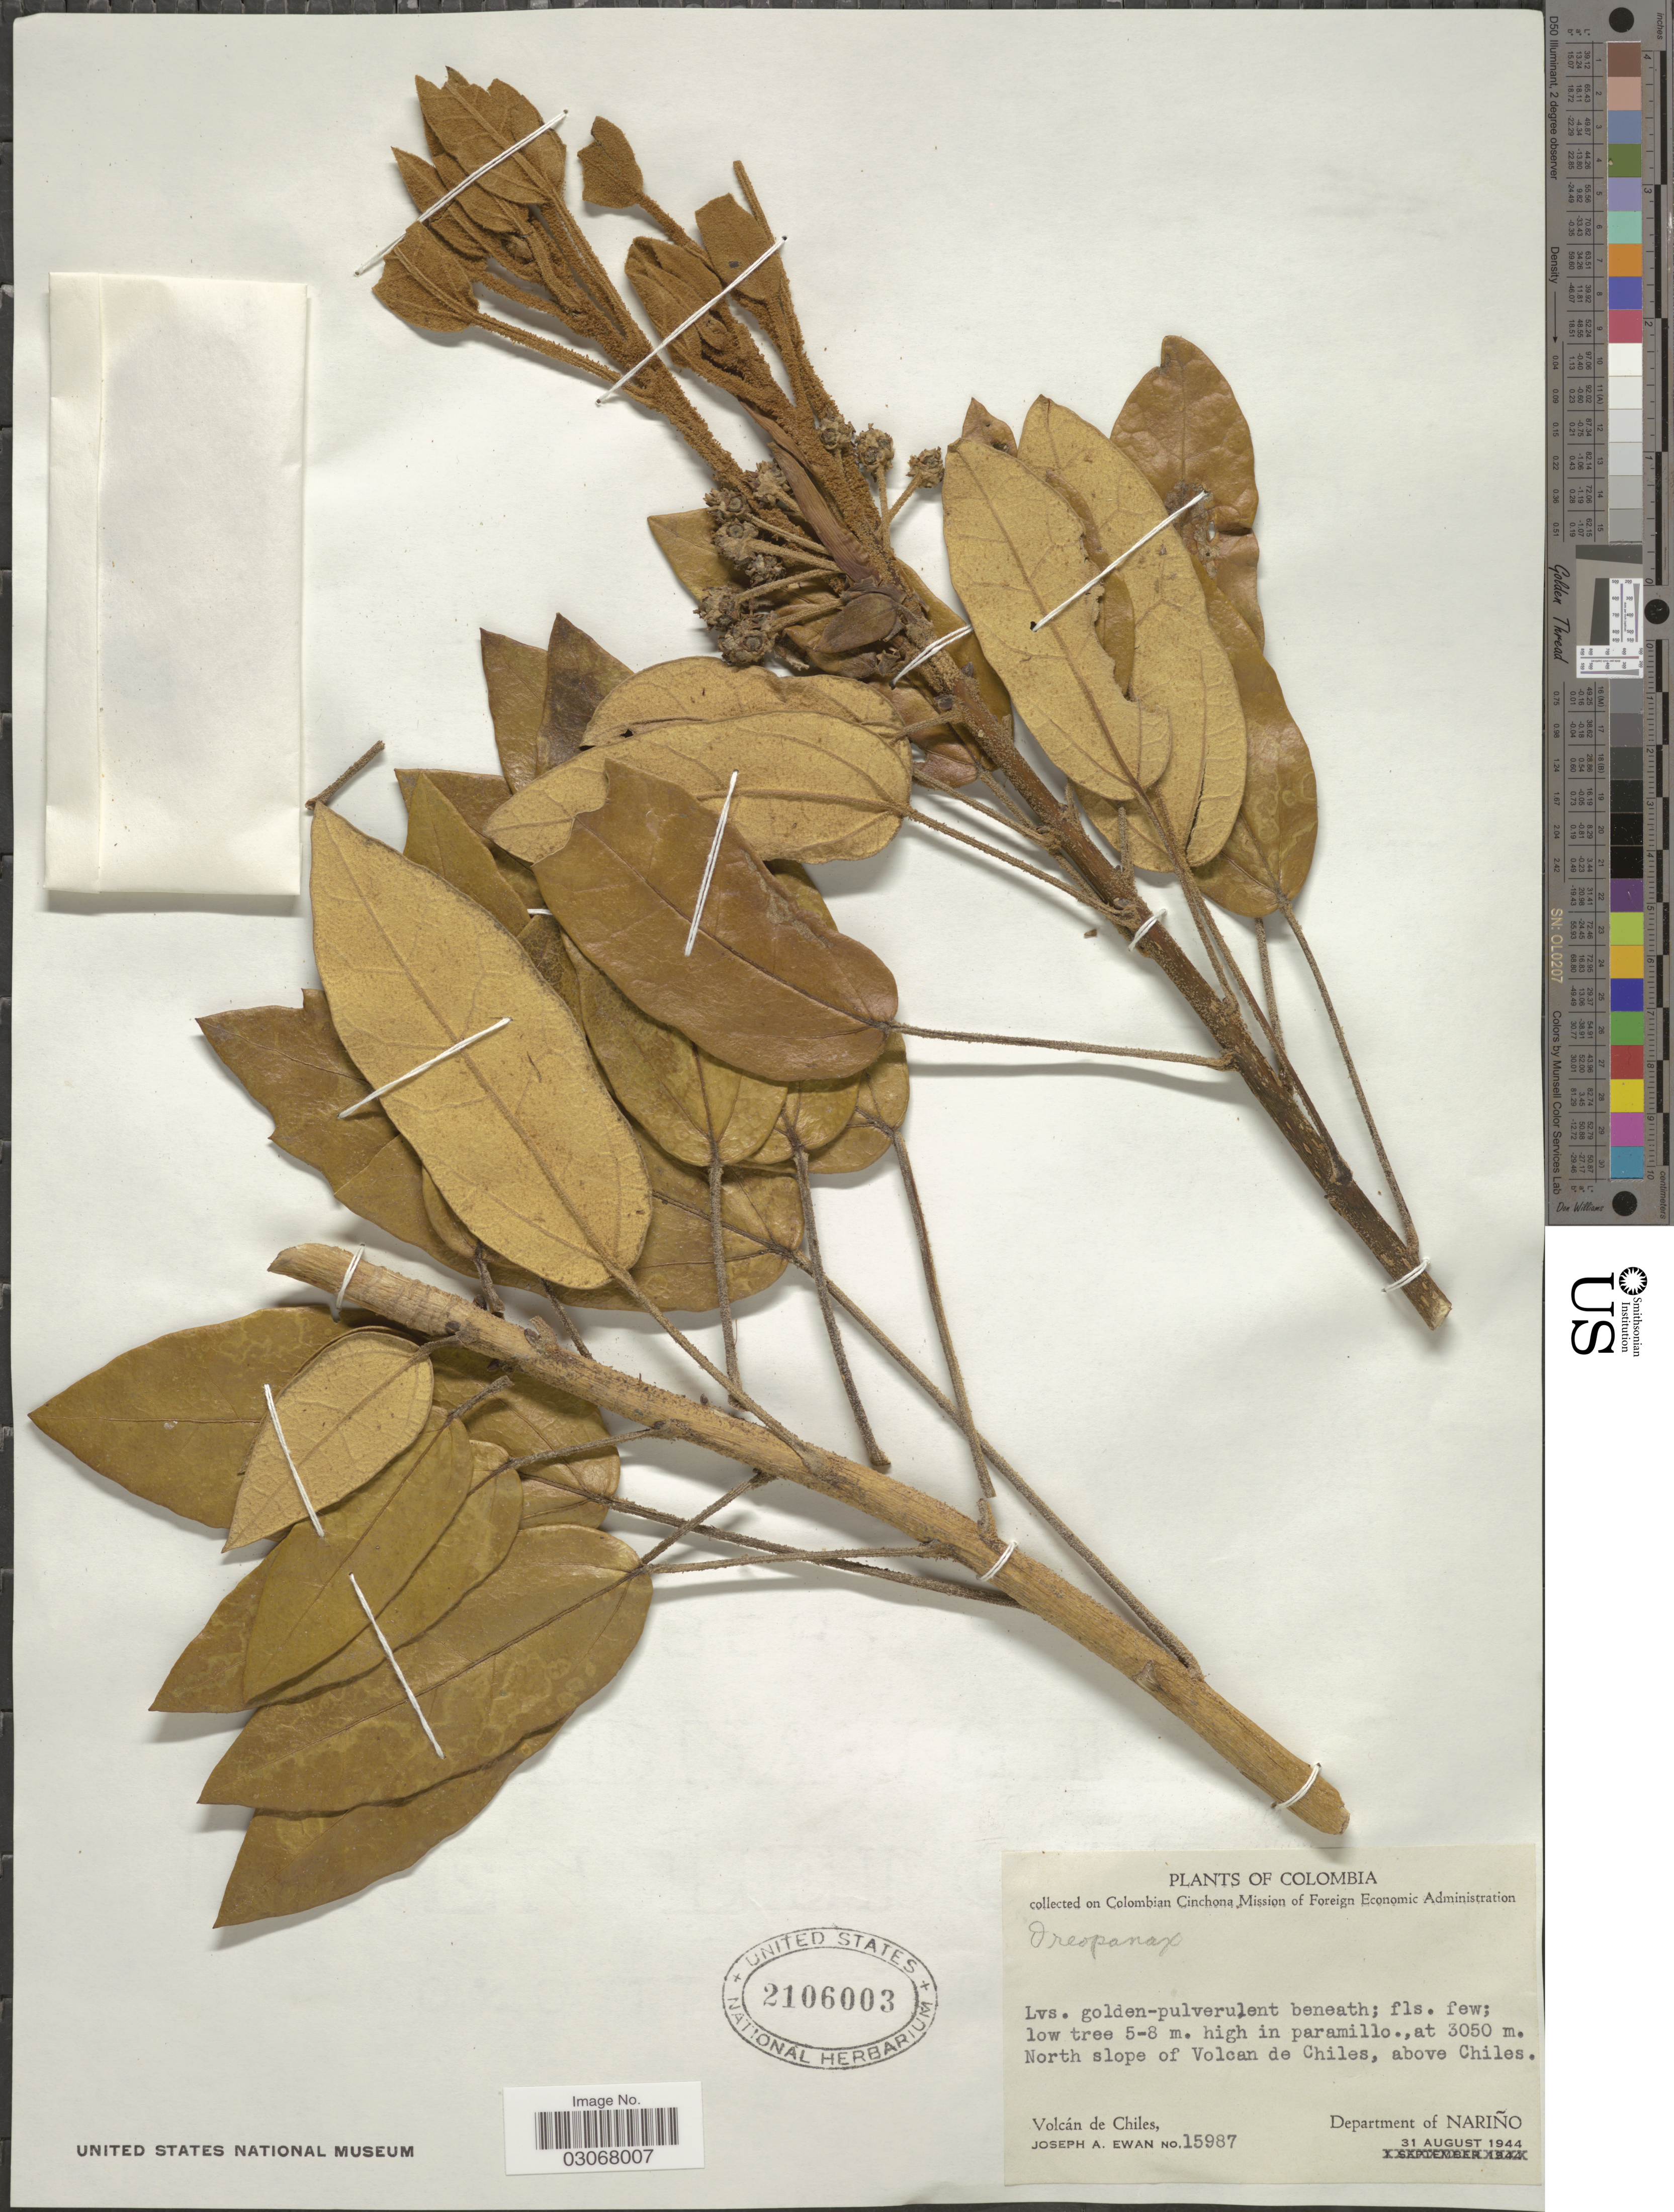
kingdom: Plantae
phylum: Tracheophyta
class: Magnoliopsida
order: Apiales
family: Araliaceae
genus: Oreopanax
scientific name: Oreopanax nitidus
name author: Cuatrec.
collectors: J. A. Ewan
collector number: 15987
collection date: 1944-08-31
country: Colombia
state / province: Nariño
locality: North slope of Volcan de Chiles, above Chiles. Department of Nariño.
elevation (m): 3050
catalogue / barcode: US 2106003